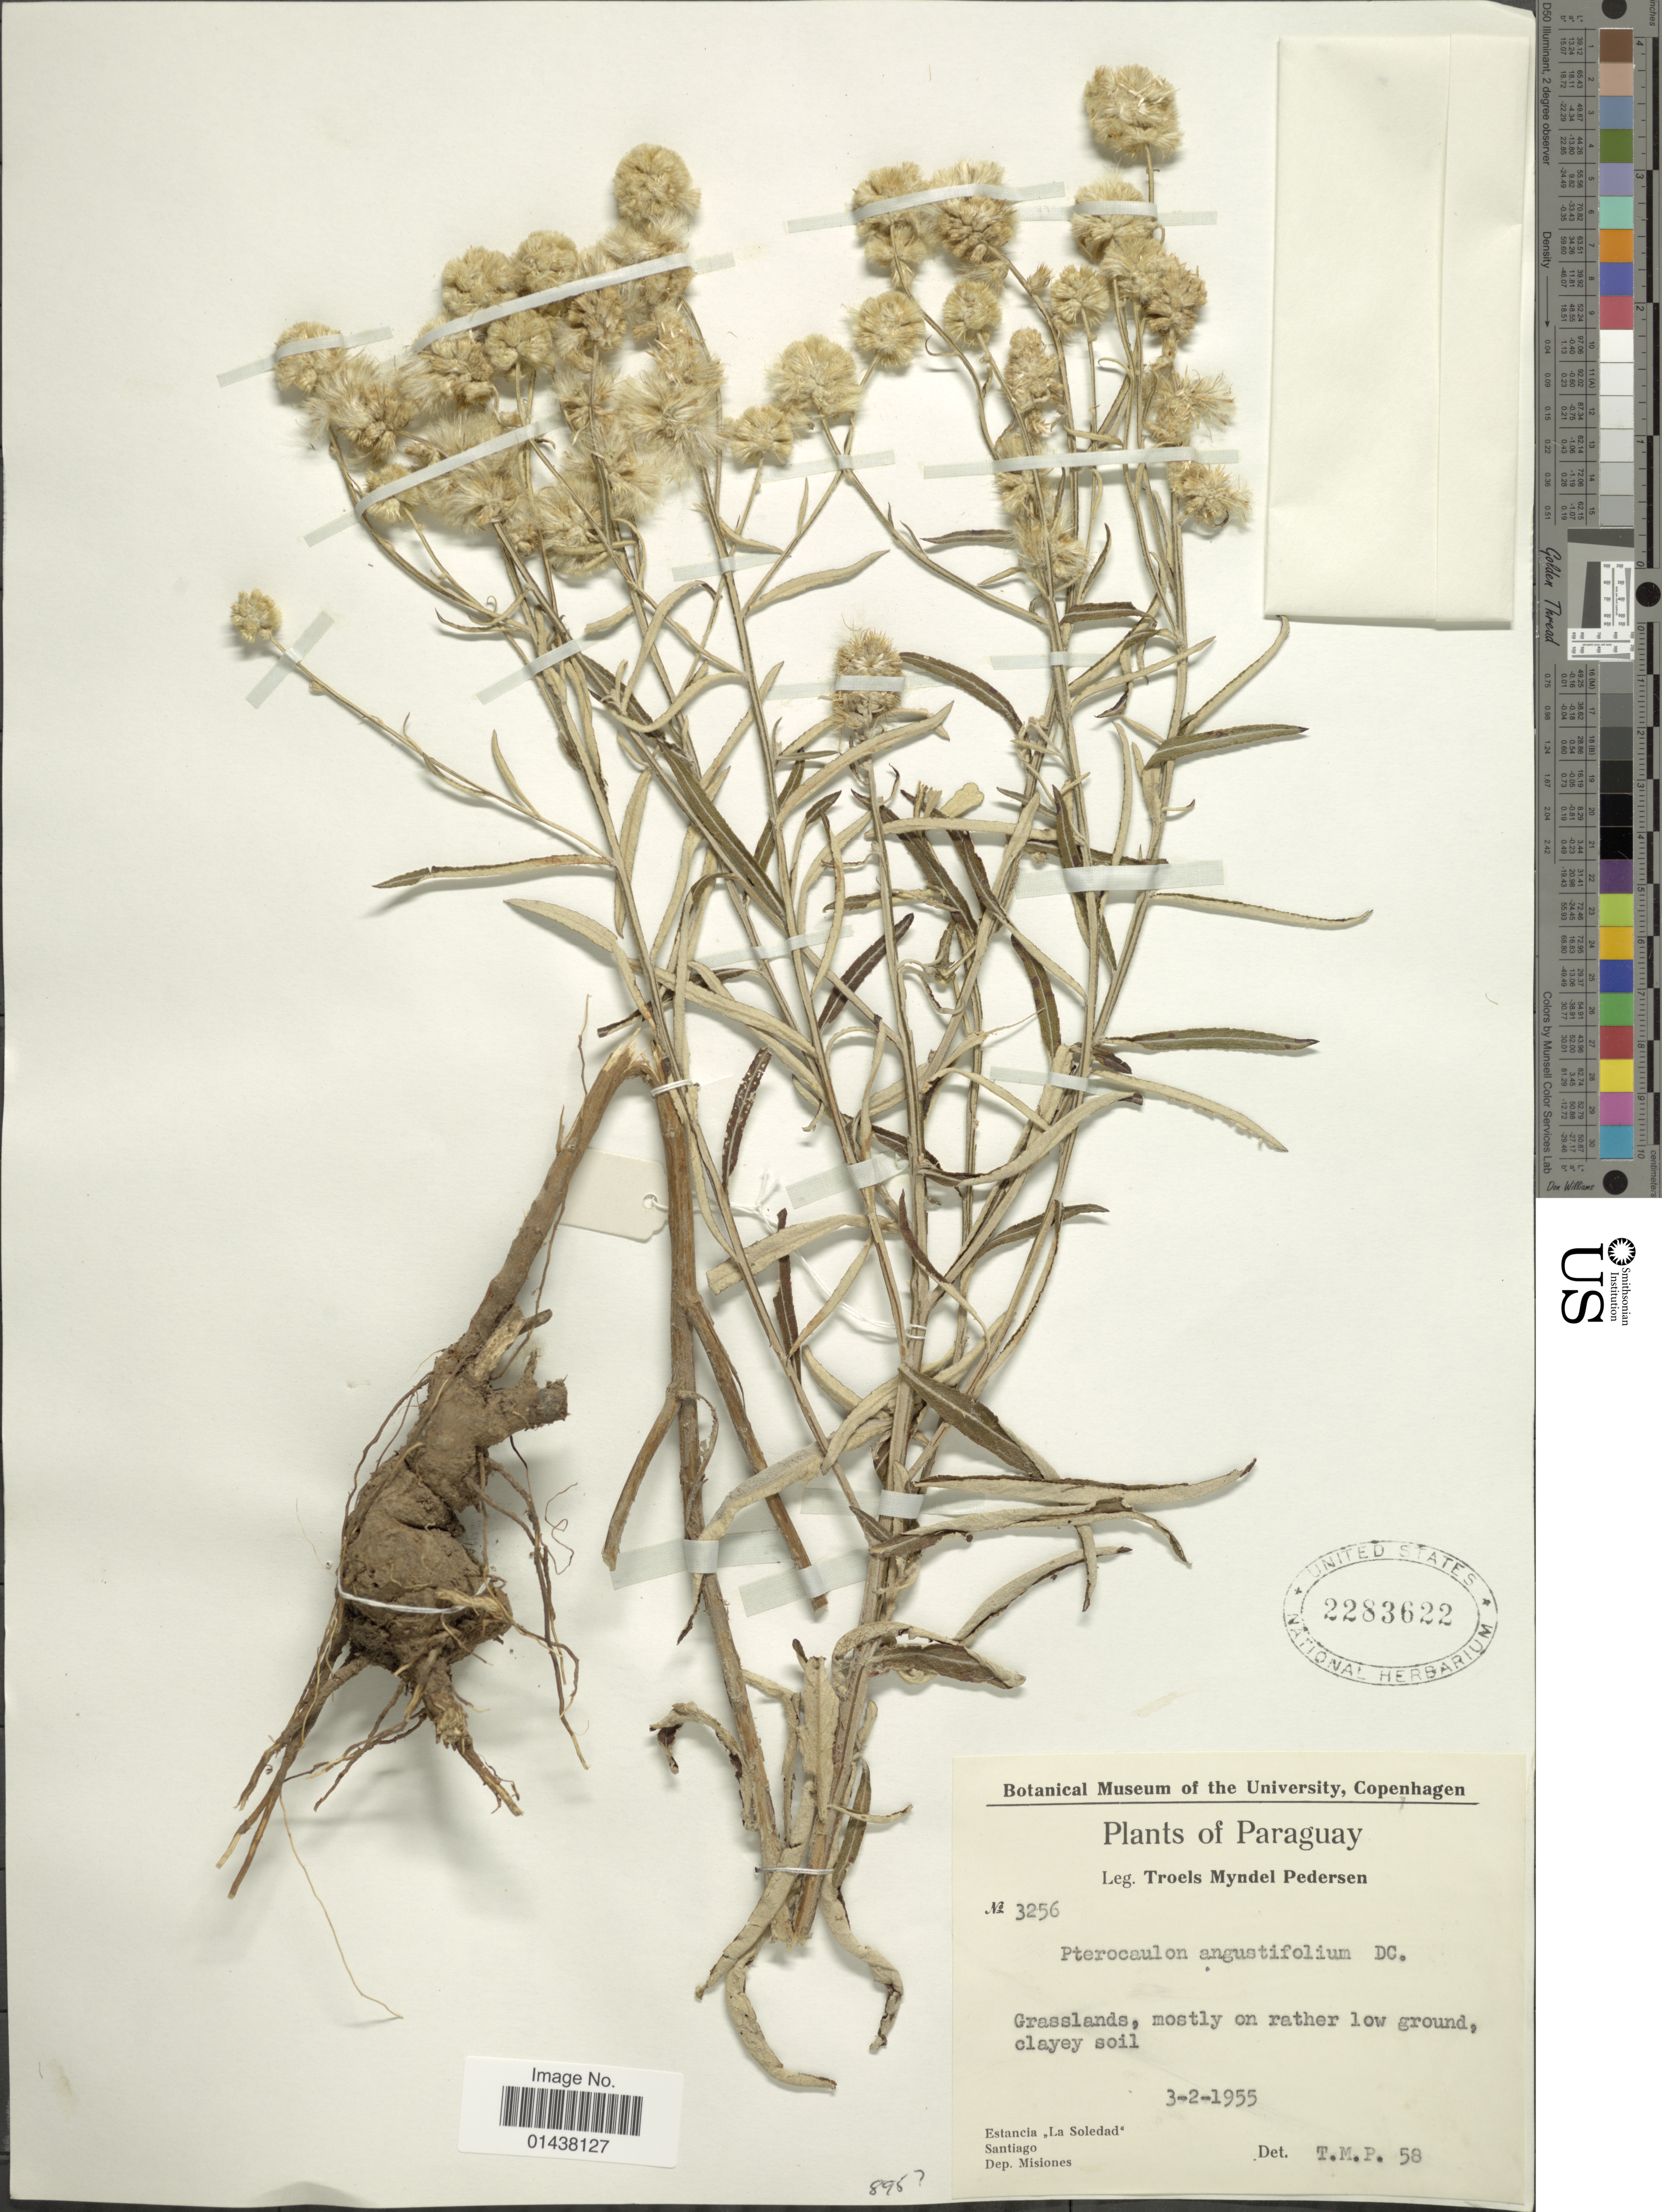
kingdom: Plantae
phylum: Tracheophyta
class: Magnoliopsida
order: Asterales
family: Asteraceae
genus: Pterocaulon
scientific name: Pterocaulon angustifolium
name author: DC.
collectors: T. Pederson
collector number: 3256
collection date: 1955-02-03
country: Paraguay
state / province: Misiones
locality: Estancia "La Soledad", Santiago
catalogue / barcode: US 2283622